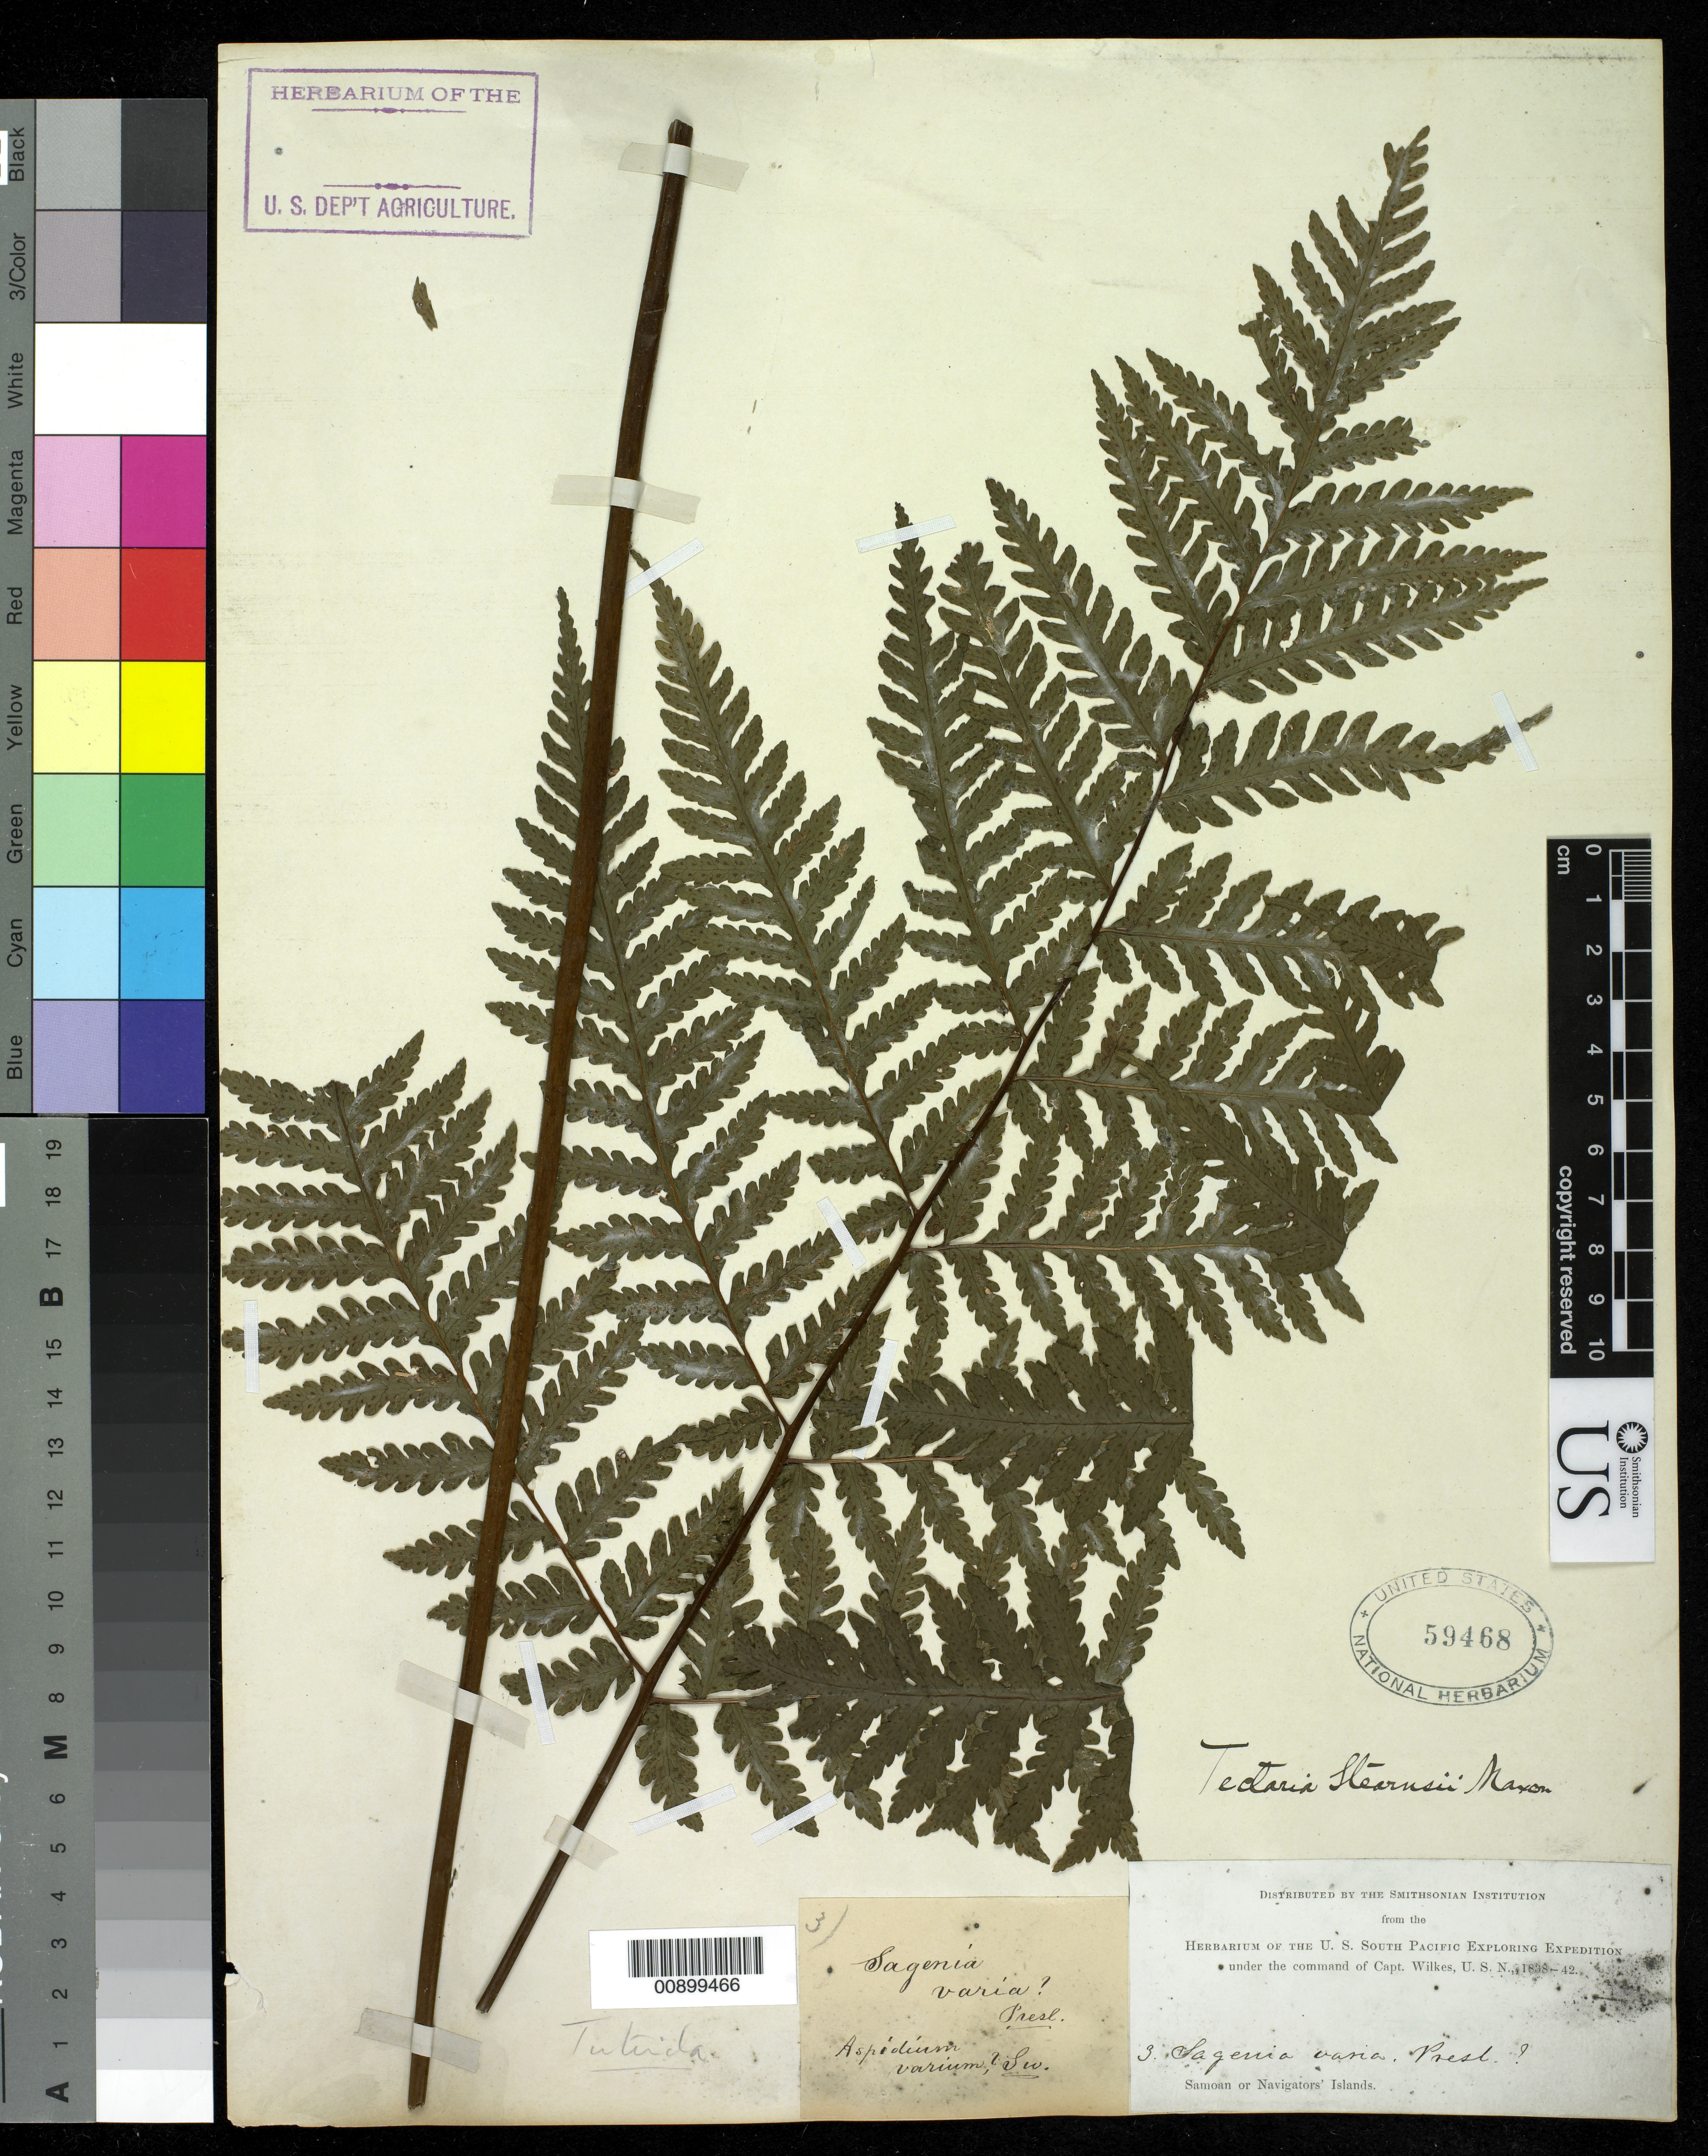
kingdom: Plantae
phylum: Tracheophyta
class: Polypodiopsida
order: Polypodiales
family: Tectariaceae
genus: Tectaria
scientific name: Tectaria stearnsii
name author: Maxon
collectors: Wilkes Explor. Exped.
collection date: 1838/1842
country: American Samoa / Samoa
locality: Samoan Islands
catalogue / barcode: US 59468